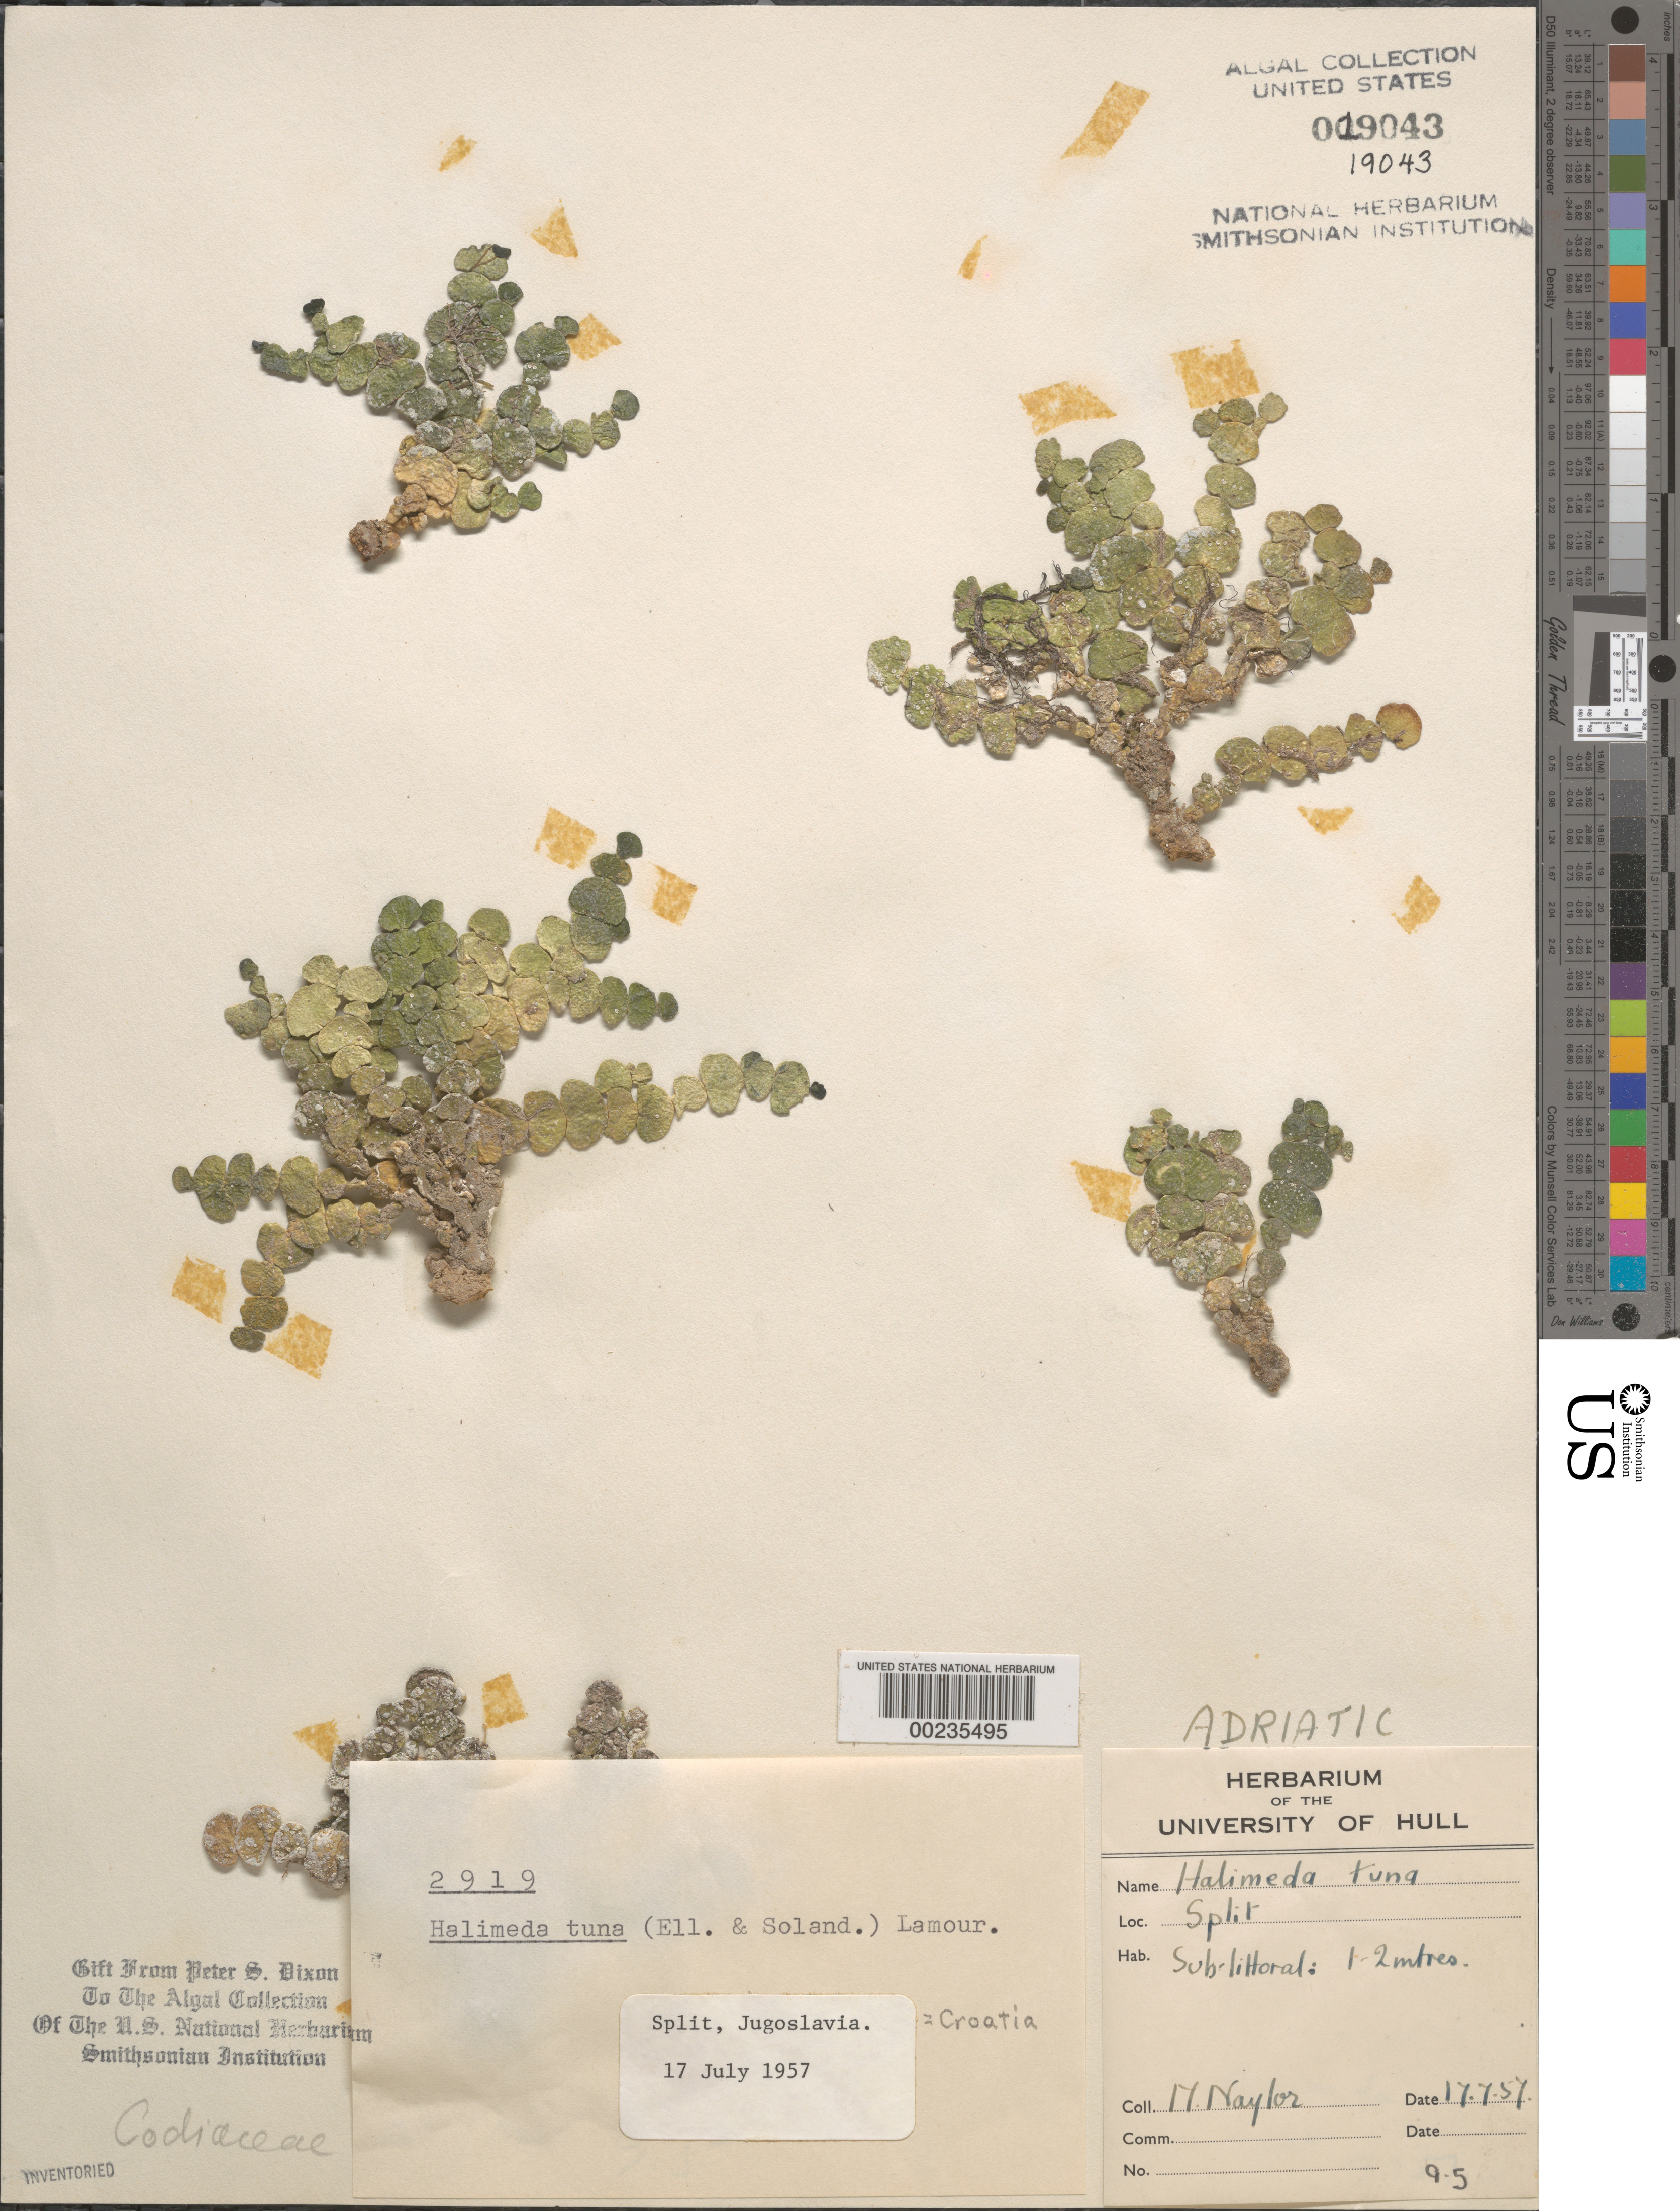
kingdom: Plantae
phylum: Chlorophyta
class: Ulvophyceae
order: Bryopsidales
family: Halimedaceae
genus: Halimeda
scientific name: Halimeda tuna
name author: (J. Ellis & Sol.) J.V.Lamouroux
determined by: Dixon, P. S.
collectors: M. Roberts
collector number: PSD 2919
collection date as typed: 17 Jul 1957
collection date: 1957-07-17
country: Croatia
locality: Split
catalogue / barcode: US 19043